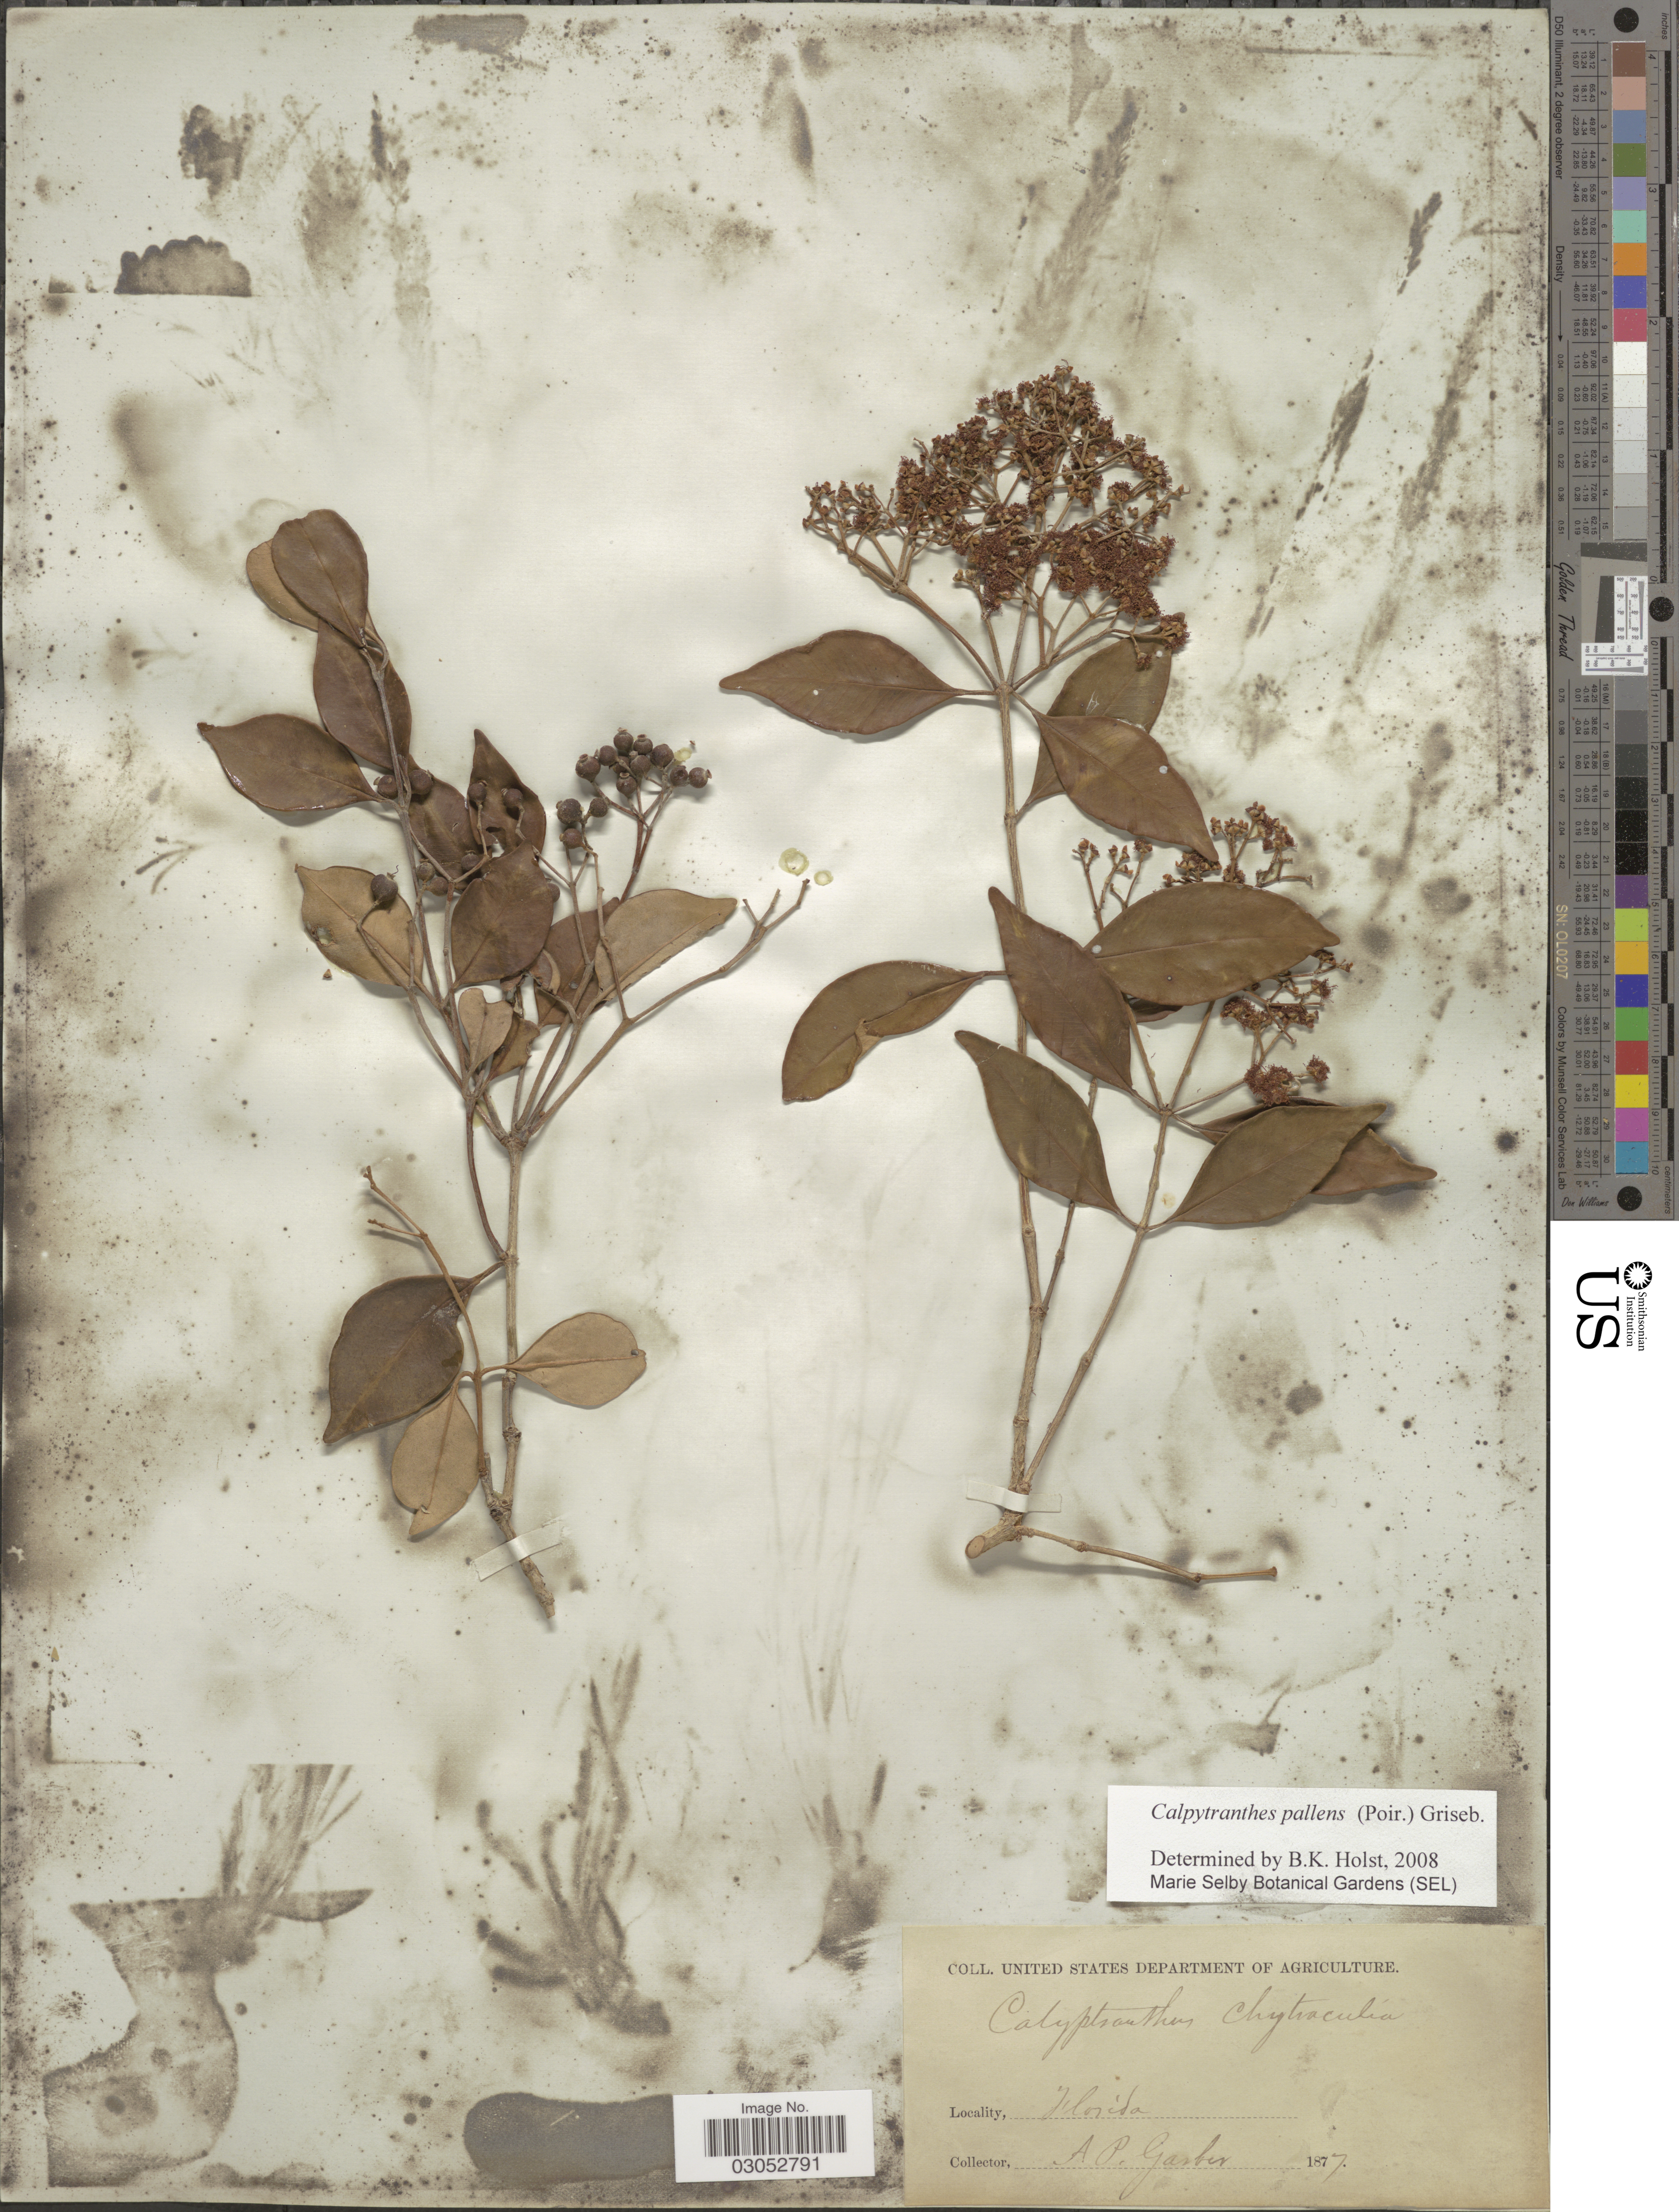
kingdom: Plantae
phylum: Tracheophyta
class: Magnoliopsida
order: Myrtales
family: Myrtaceae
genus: Myrcia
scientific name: Myrcia neopallens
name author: A.R. Lourenço & E. Lucas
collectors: A. P. Garber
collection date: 1877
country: United States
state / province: Florida